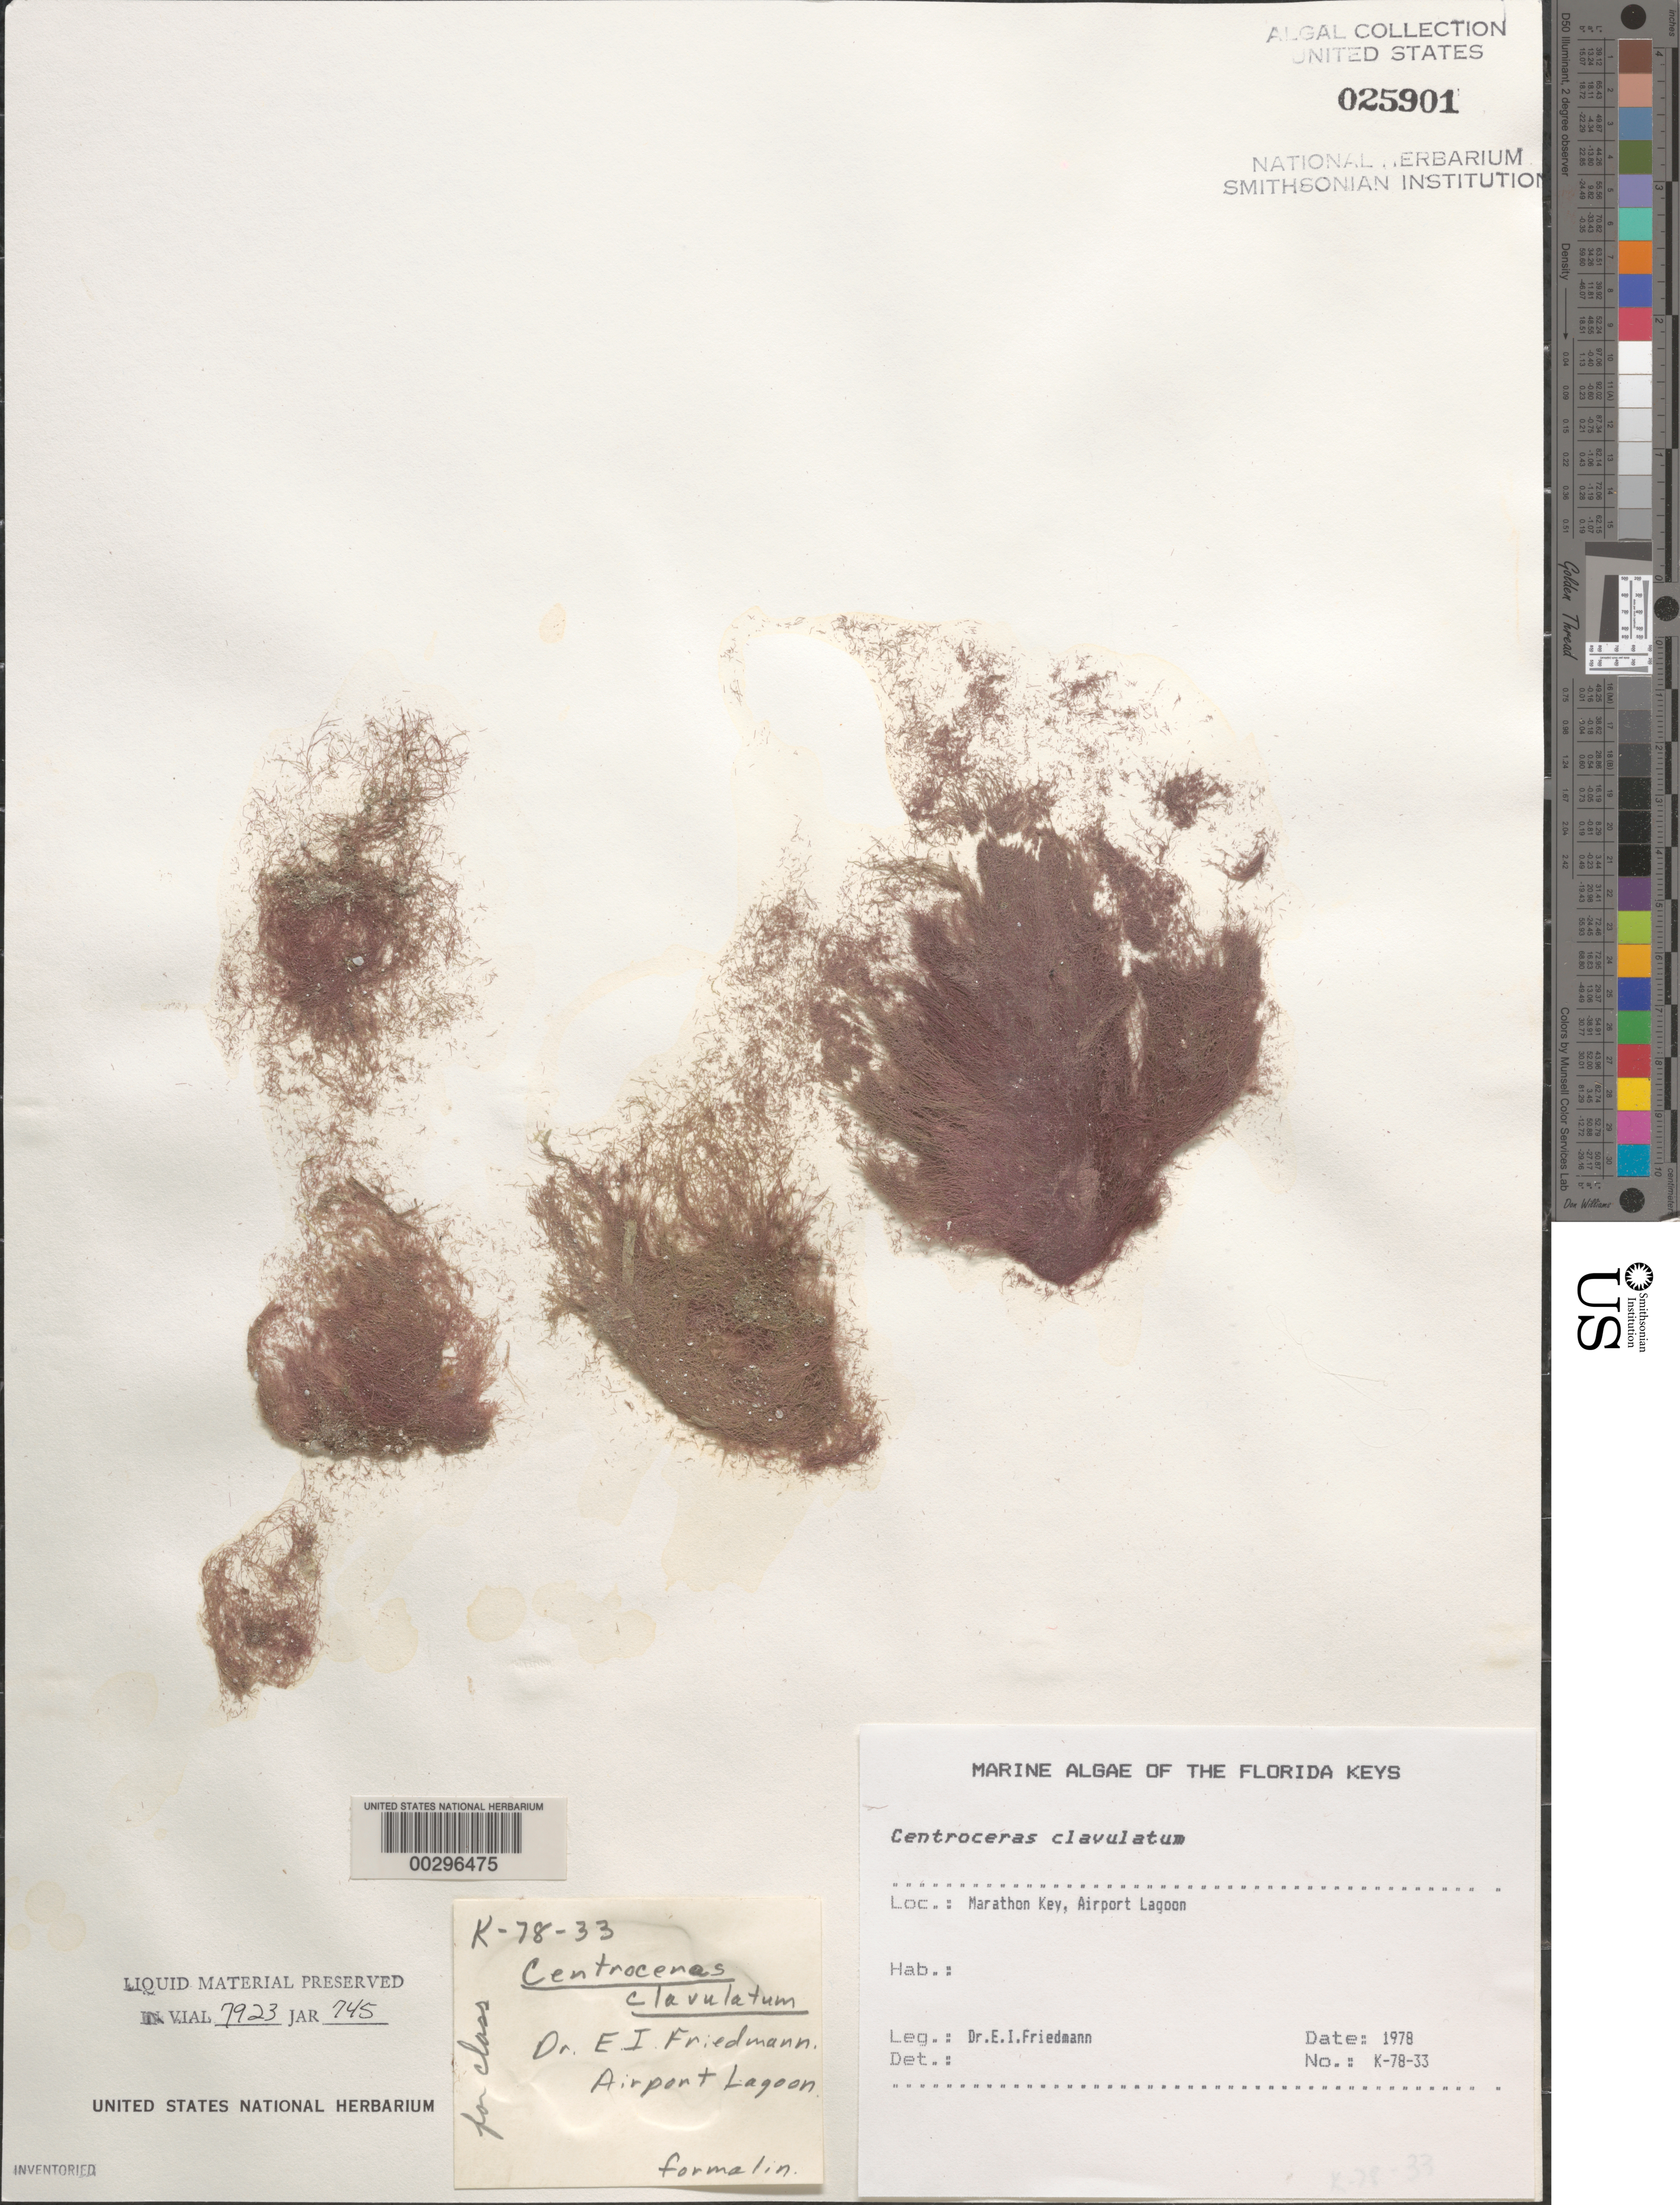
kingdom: Plantae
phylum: Rhodophyta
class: Florideophyceae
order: Ceramiales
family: Ceramiaceae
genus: Centroceras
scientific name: Centroceras clavulatum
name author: (C. Agardh) Mont.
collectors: E. Friedmann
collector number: K-78-33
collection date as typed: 1978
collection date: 1978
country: United States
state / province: Florida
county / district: Monroe County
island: Key Vaca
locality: Marathon, airport lagoon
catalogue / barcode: US 25901